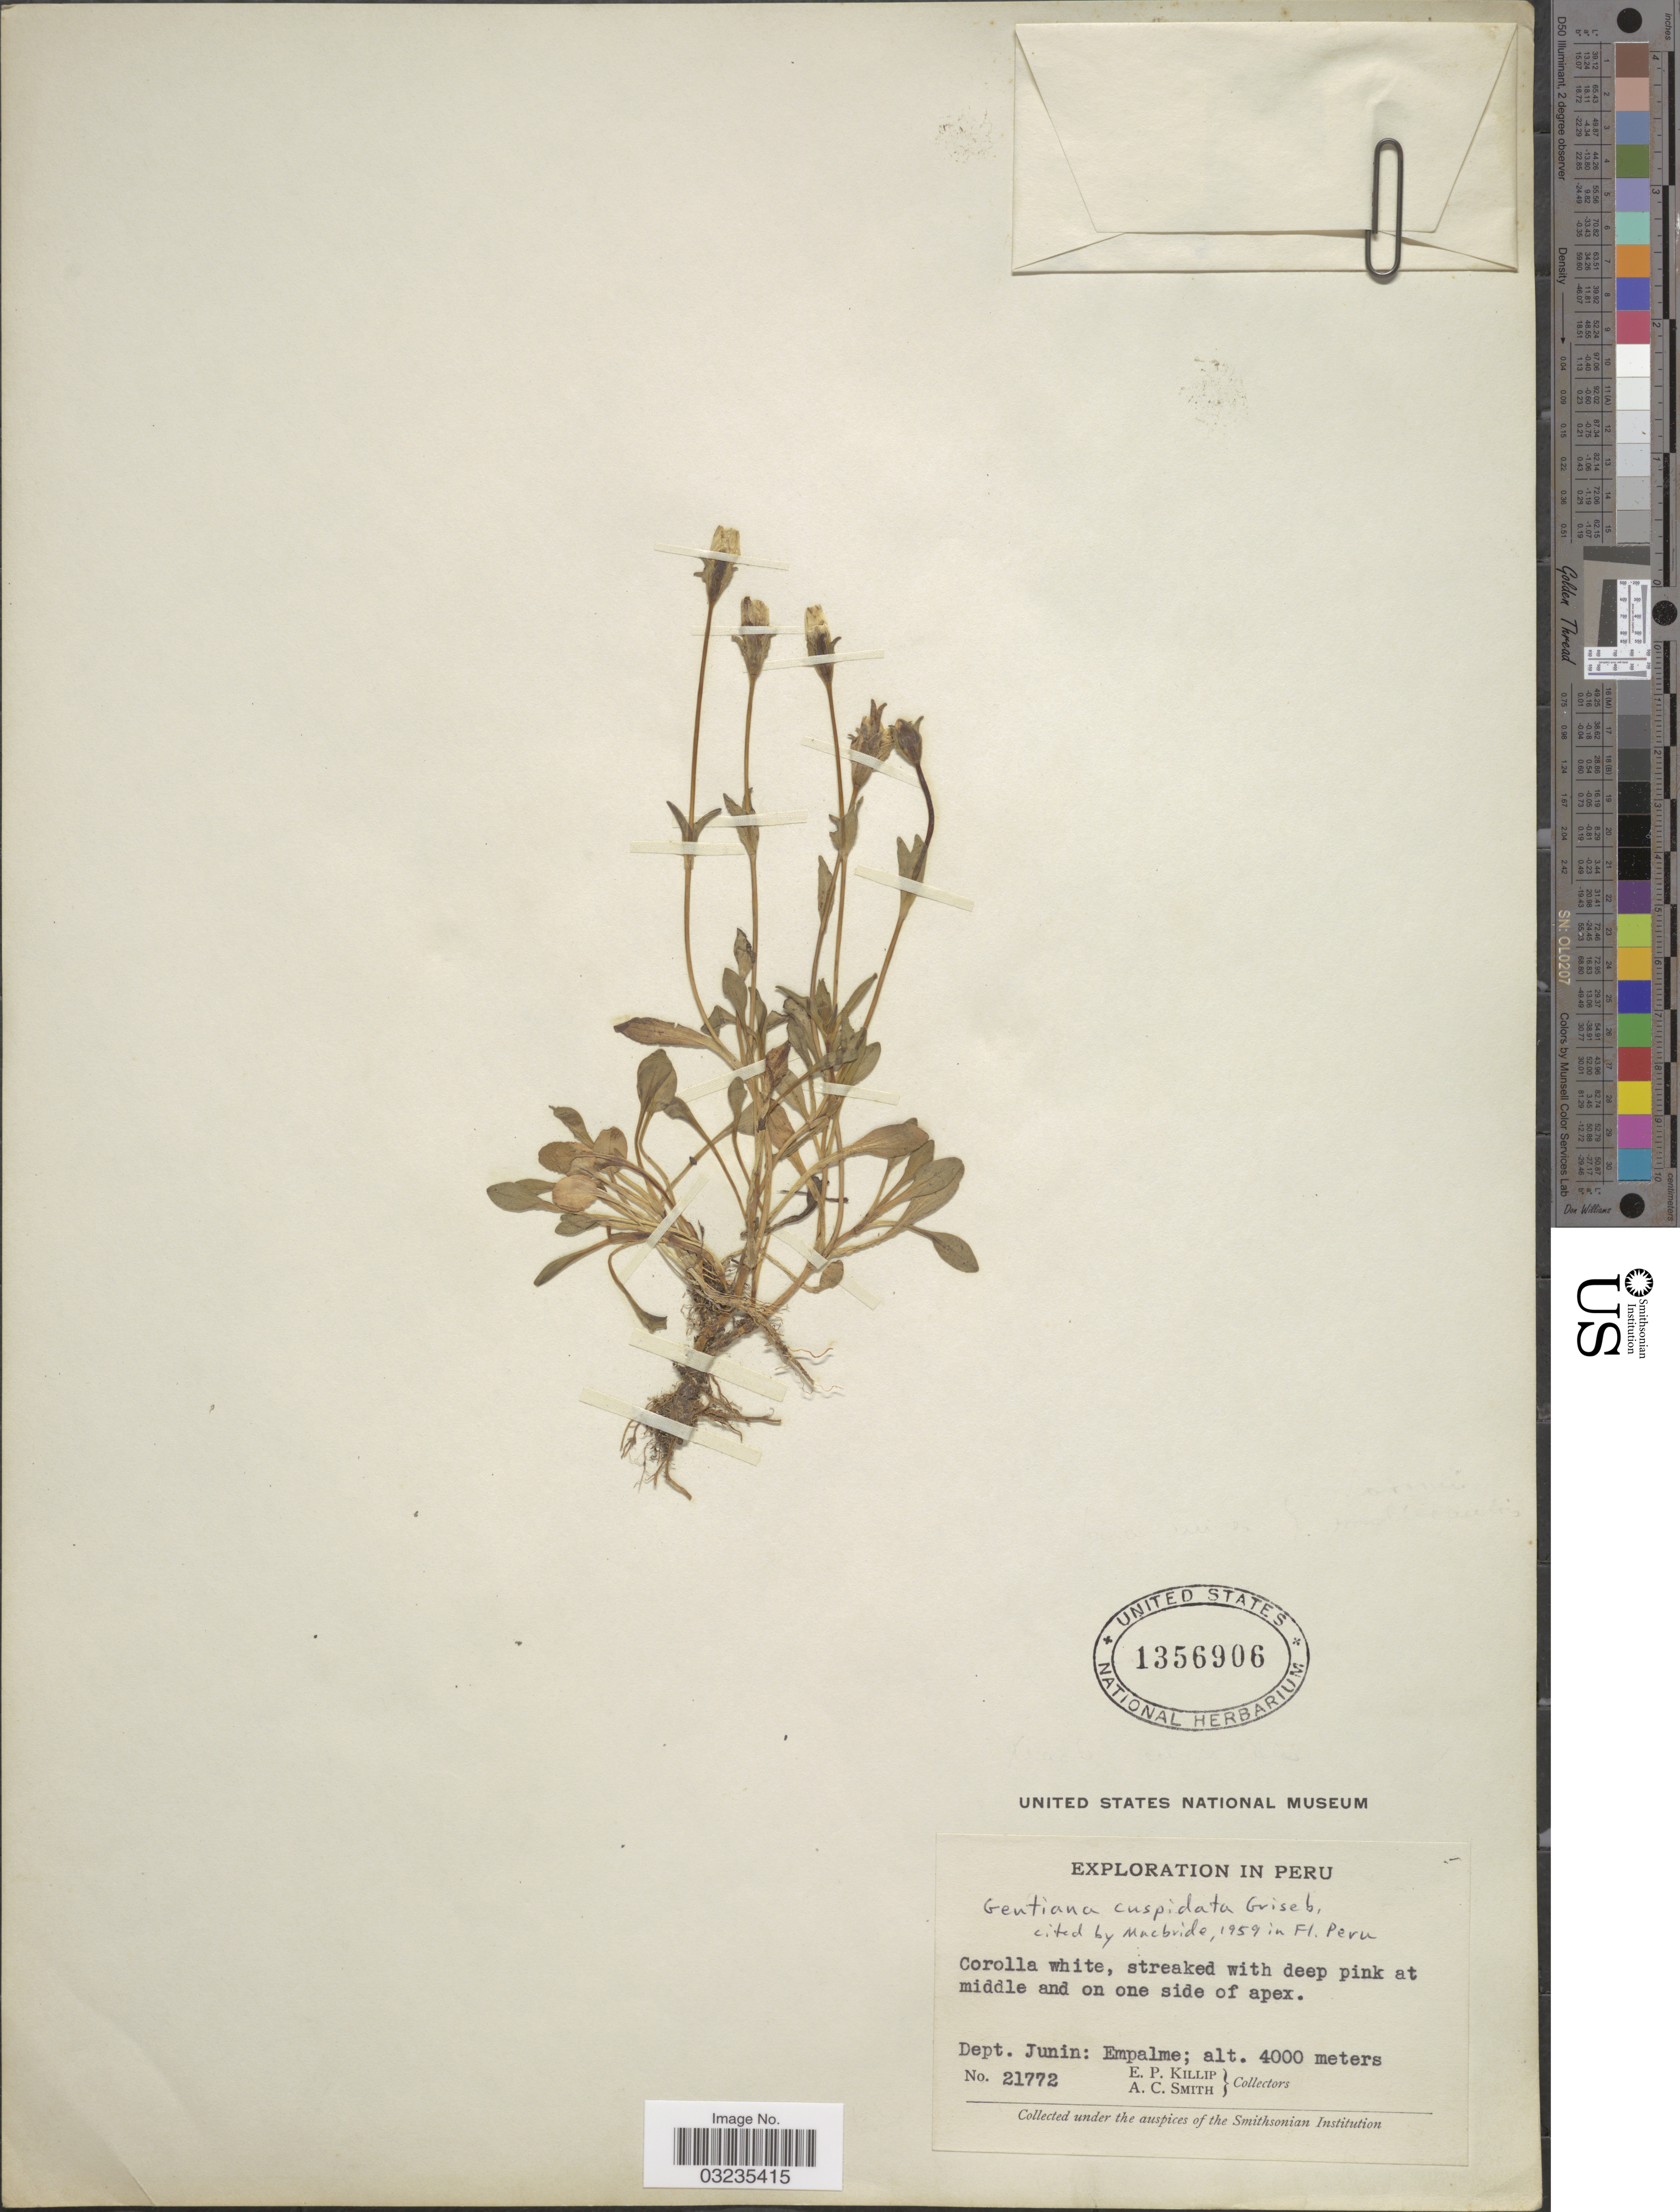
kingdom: Plantae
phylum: Tracheophyta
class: Magnoliopsida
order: Gentianales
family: Gentianaceae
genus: Gentiana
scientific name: Gentiana cuspidata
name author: Griseb.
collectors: E. P. Killip & A. C. Smith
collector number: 21772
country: Peru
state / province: Junín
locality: Dept. Junin: Empalme.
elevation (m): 4000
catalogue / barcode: US 1356906